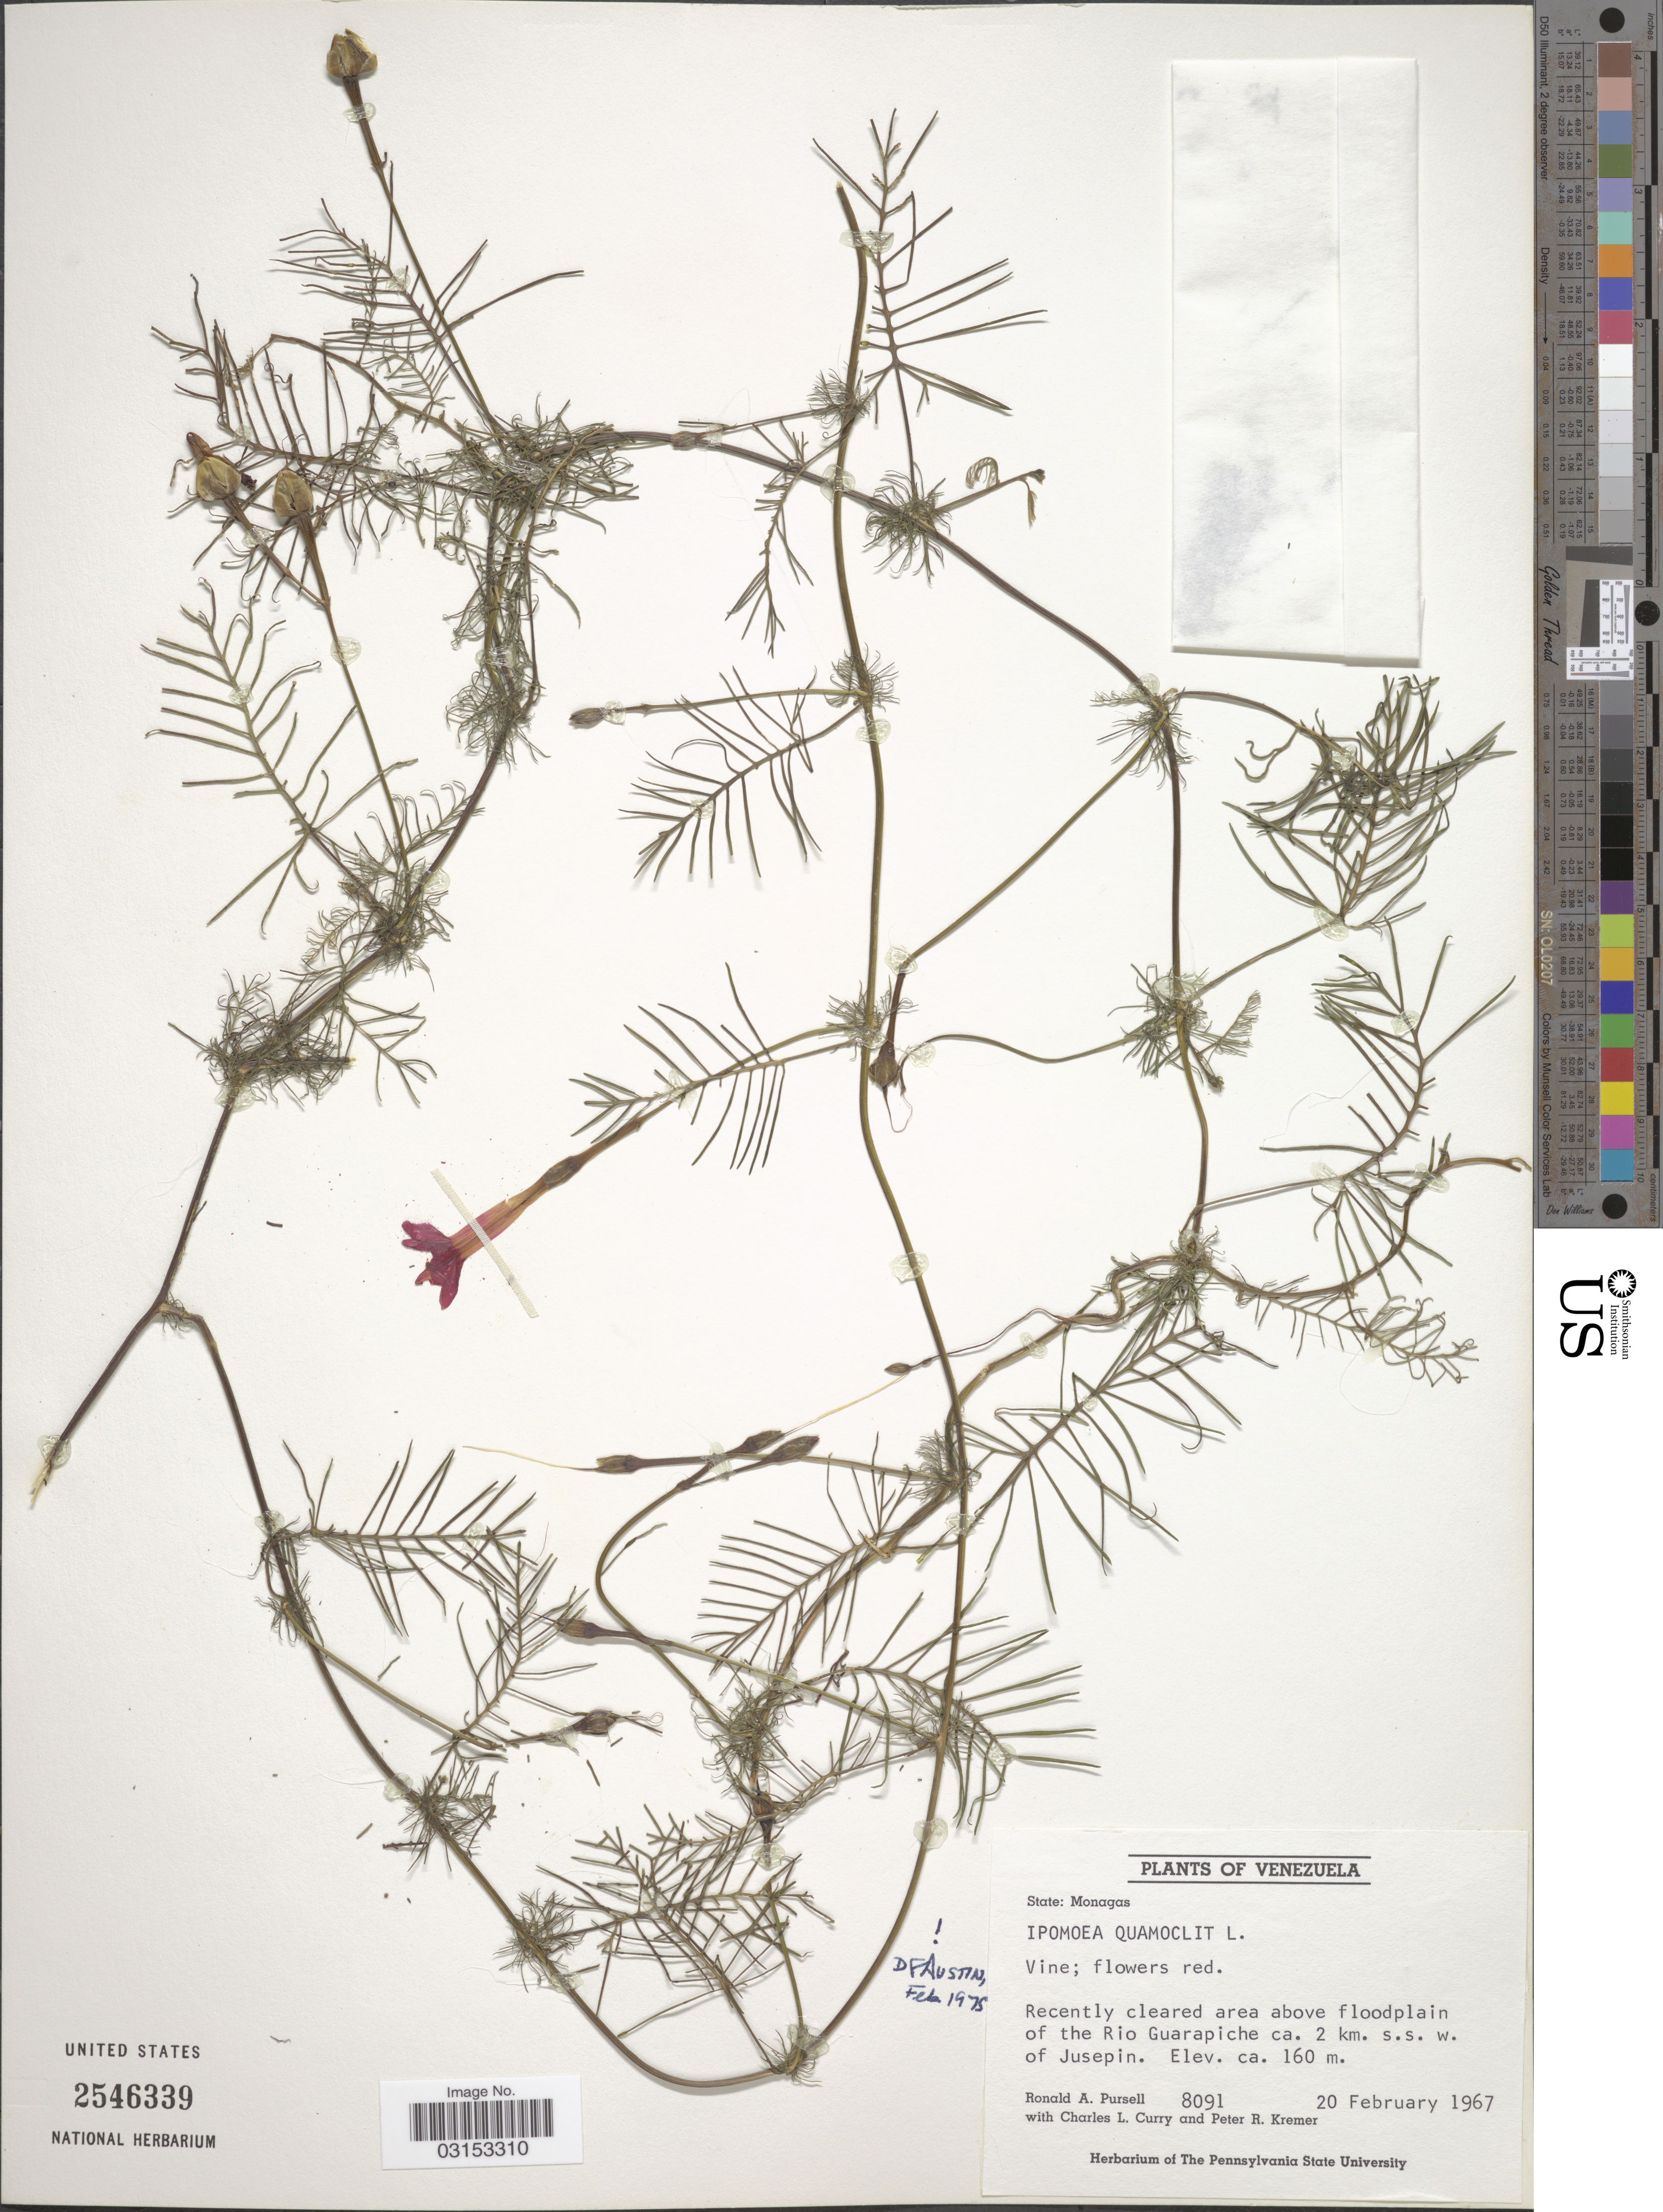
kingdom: Plantae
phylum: Tracheophyta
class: Magnoliopsida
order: Solanales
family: Convolvulaceae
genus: Ipomoea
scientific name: Ipomoea quamoclit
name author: L.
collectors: R. A. Pursell, C. L. Curry & P. Kremer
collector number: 8091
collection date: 1967-02-20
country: Venezuela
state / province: Monagas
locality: Area above floodplain of the Rio Guarapiche ca. 2 km. s.s.w. of Jusepin.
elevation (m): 160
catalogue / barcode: US 2546339